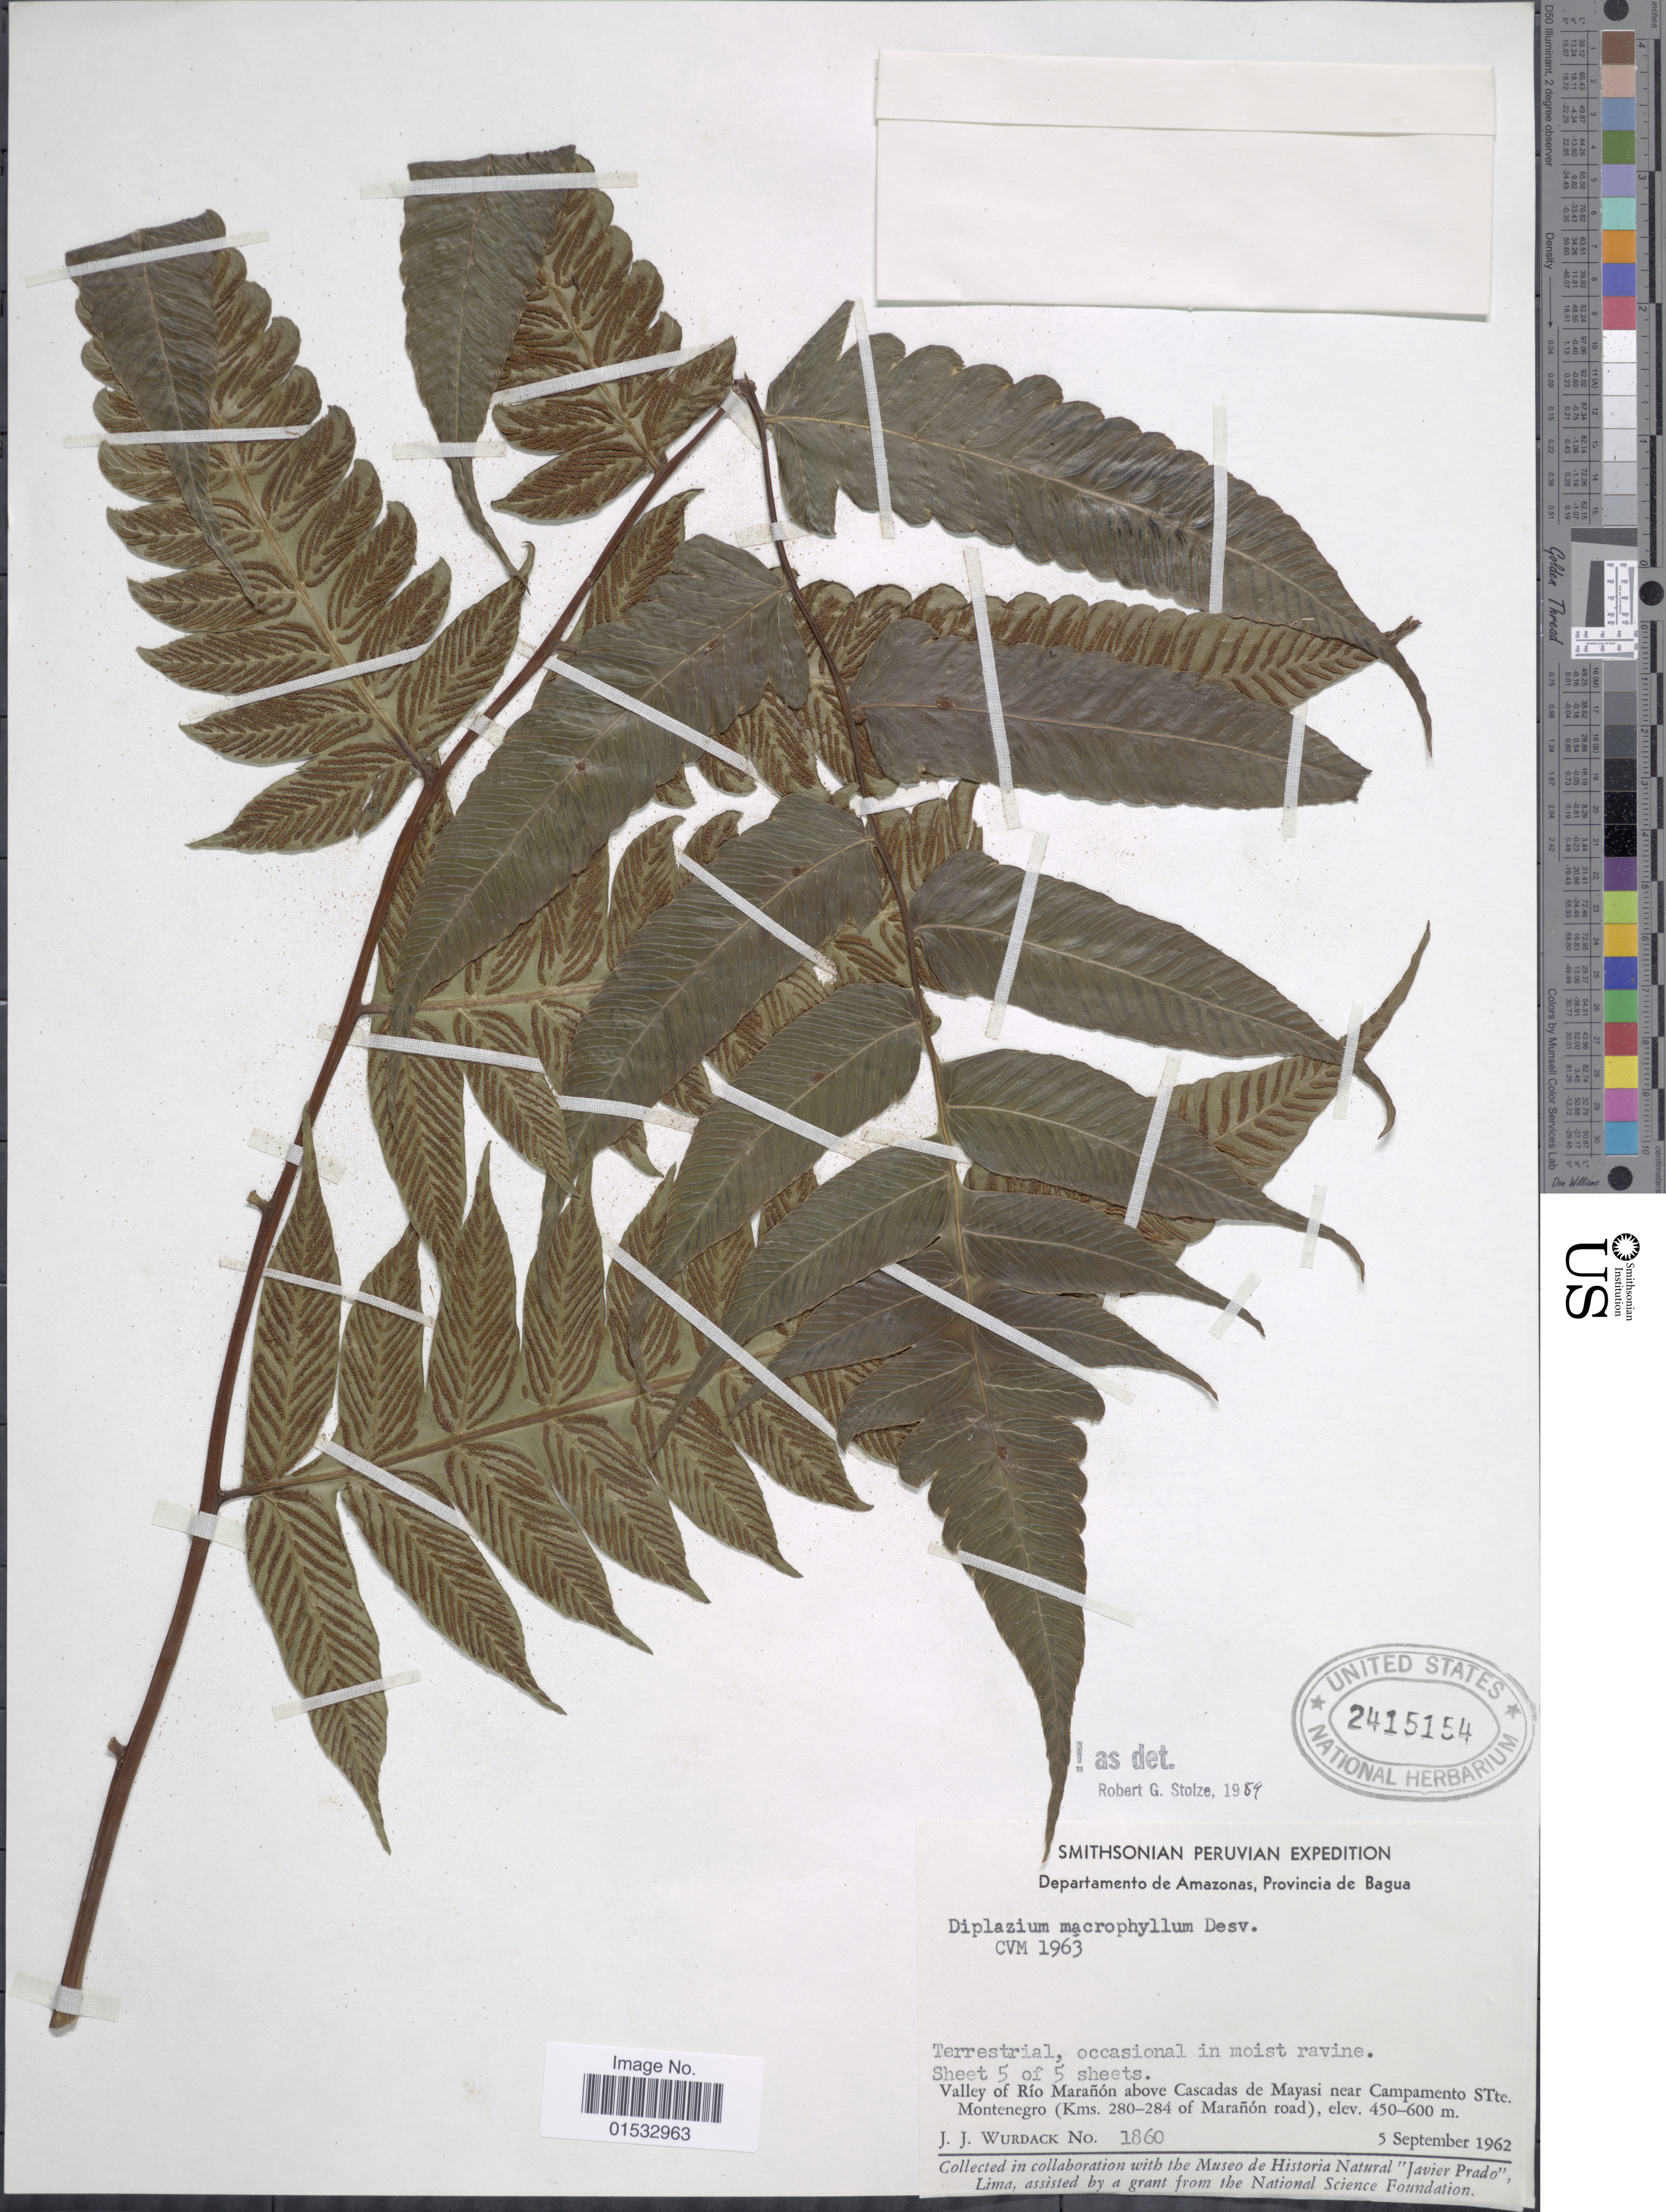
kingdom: Plantae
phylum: Tracheophyta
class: Polypodiopsida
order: Polypodiales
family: Athyriaceae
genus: Diplazium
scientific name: Diplazium macrophyllum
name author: Desv.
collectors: J. J. Wurdack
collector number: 1860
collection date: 1962-09-05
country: Peru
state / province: Amazonas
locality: Provincia de Bagua, valley of Río Marañon above Cascadas de Mayasi near Campamento STte. Montenegro (kms. 280-284 of Marañon road)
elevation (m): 450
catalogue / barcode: US 2415154